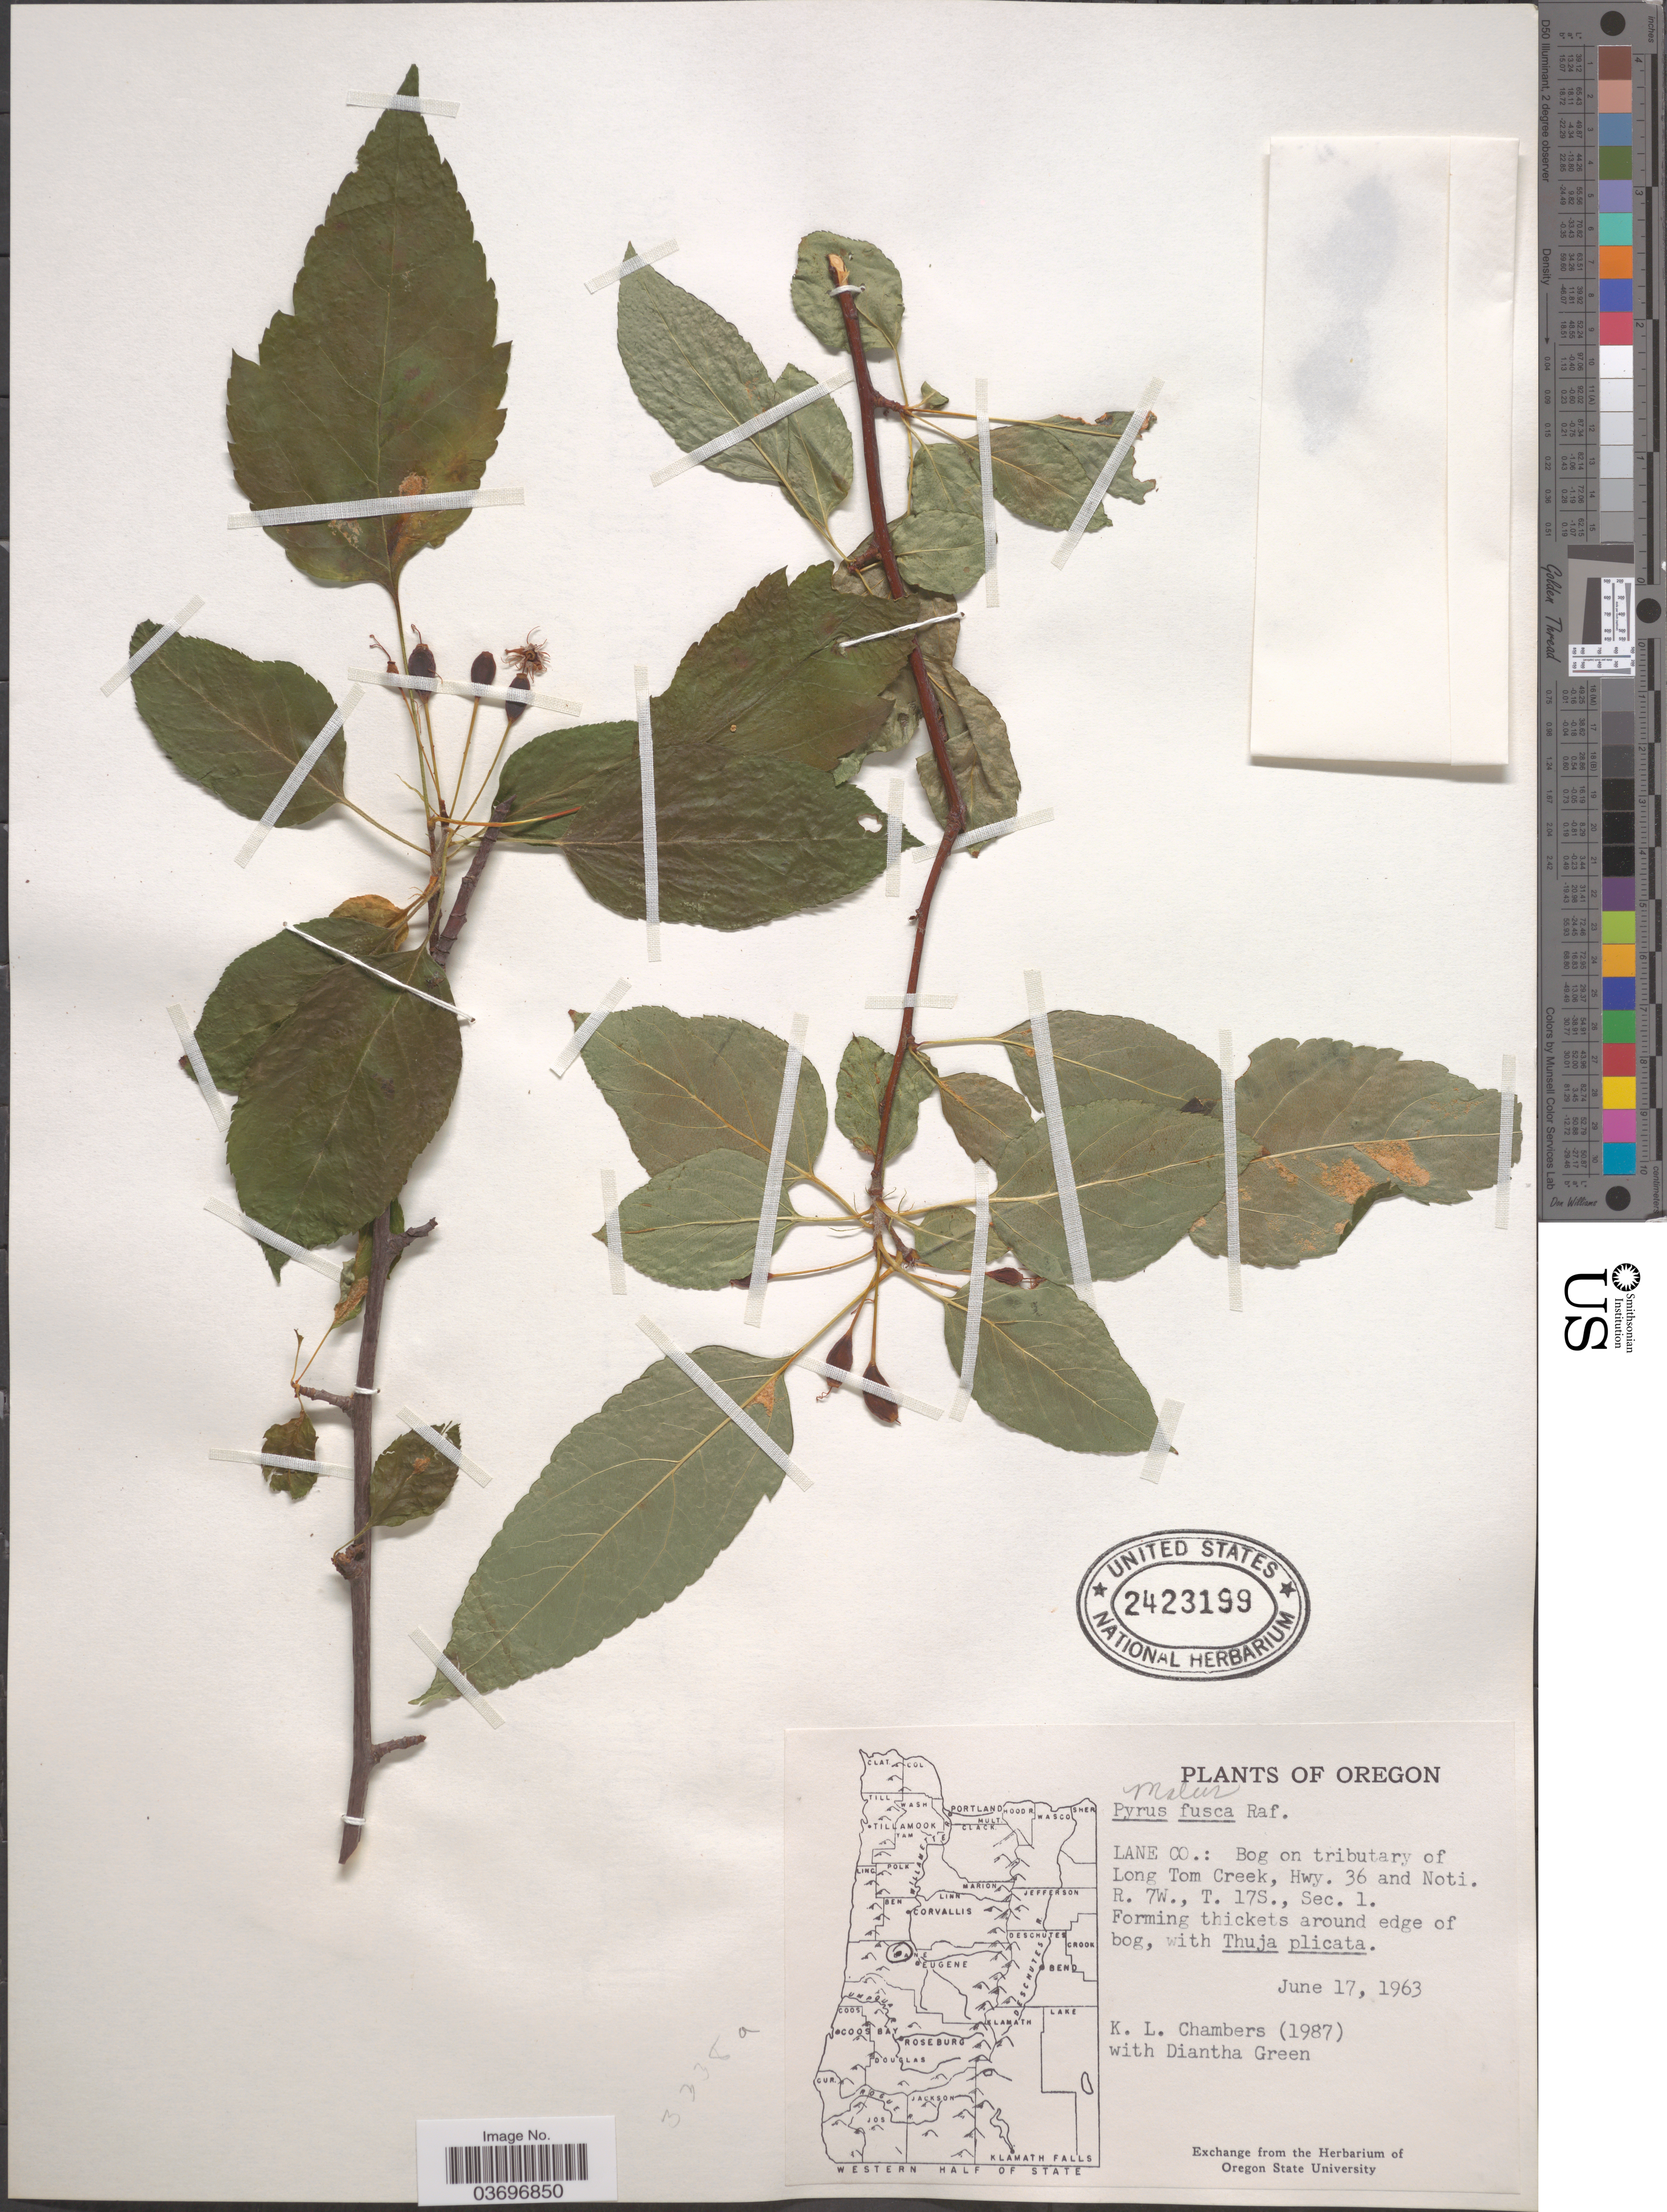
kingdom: Plantae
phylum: Tracheophyta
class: Magnoliopsida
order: Rosales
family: Rosaceae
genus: Malus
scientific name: Malus fusca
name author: (Raf.) C.K. Schneid.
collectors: K. Chambers & D. Green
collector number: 1987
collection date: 1963-06-17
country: United States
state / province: Oregon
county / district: Lane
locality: Lane Co.: Bog on tribury of Long Tom Creek, Hwy. 36 and Noti. R. 7W., T. 17S., Sec 1.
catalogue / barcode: US 2423199